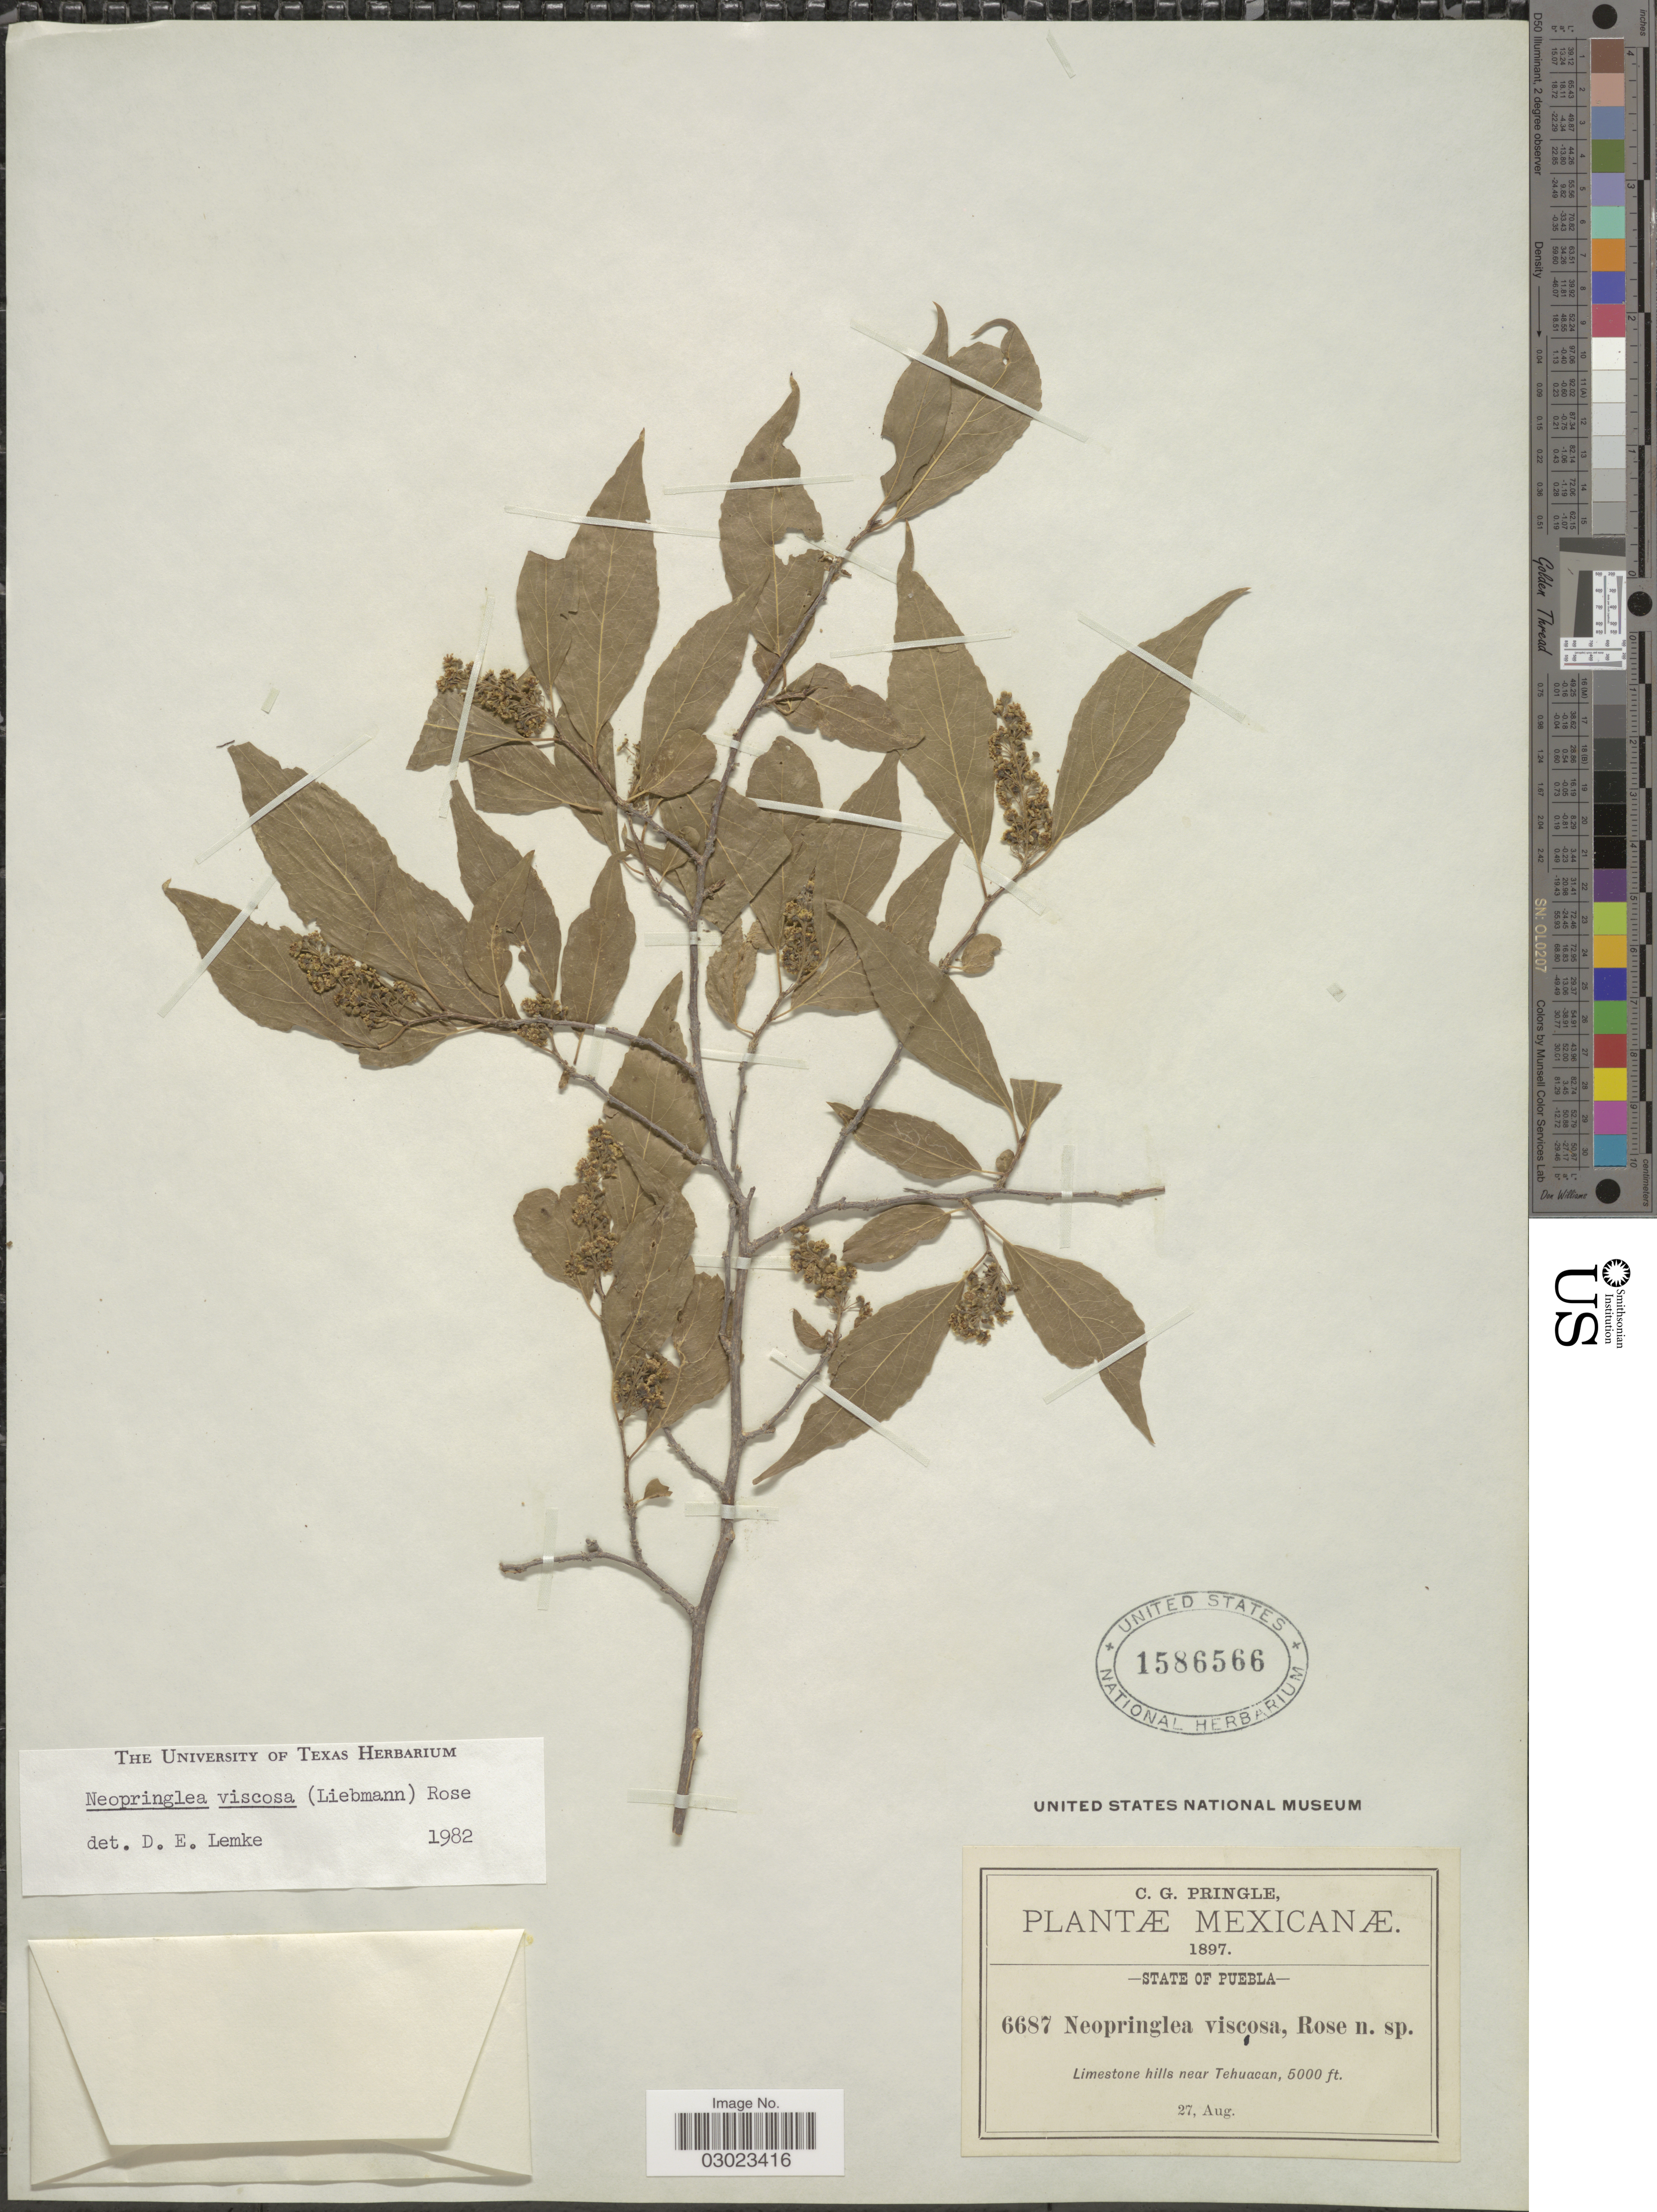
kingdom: Plantae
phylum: Tracheophyta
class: Magnoliopsida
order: Malpighiales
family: Salicaceae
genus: Neopringlea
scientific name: Neopringlea viscosa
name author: (Liebm.) Rose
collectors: C. G. Pringle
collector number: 6687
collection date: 1897-08-27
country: Mexico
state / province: Puebla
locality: Limestone hills near Tehuacan.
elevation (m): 1524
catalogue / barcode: US 1586566